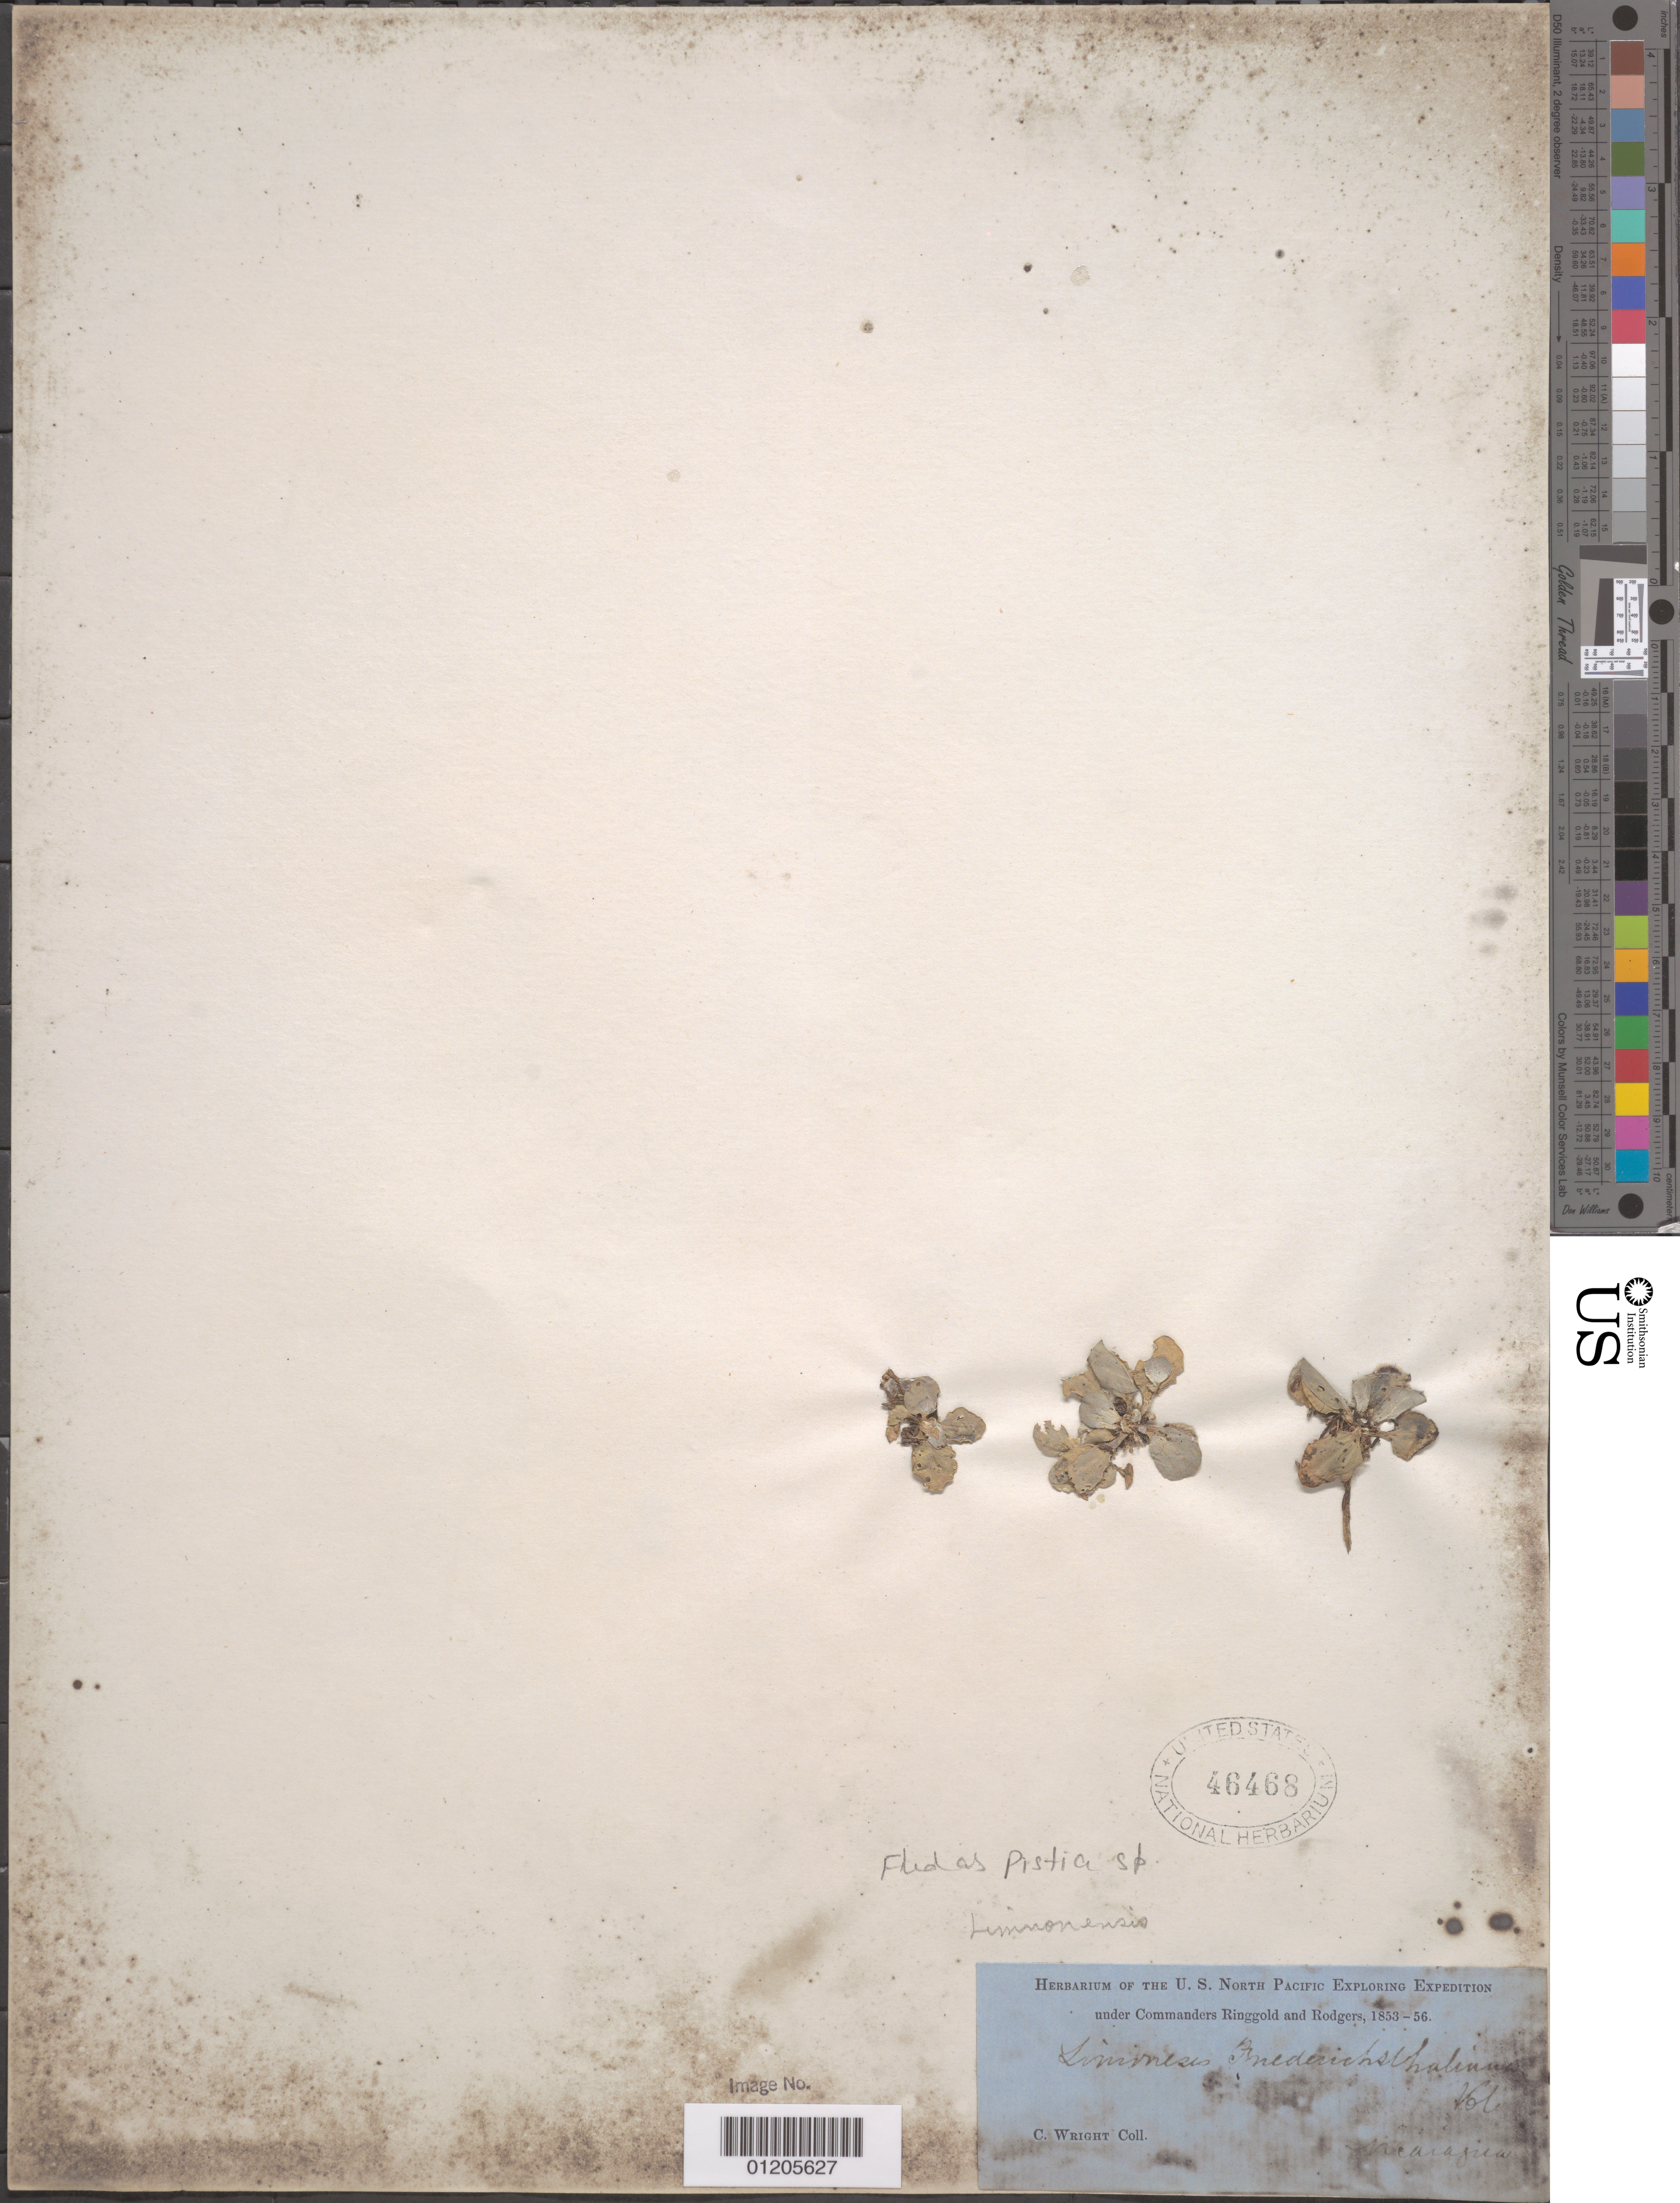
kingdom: Plantae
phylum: Tracheophyta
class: Liliopsida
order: Alismatales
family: Araceae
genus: Pistia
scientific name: Pistia sp.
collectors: C. Wright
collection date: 1853/1856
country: Nicaragua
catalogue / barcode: US 46468